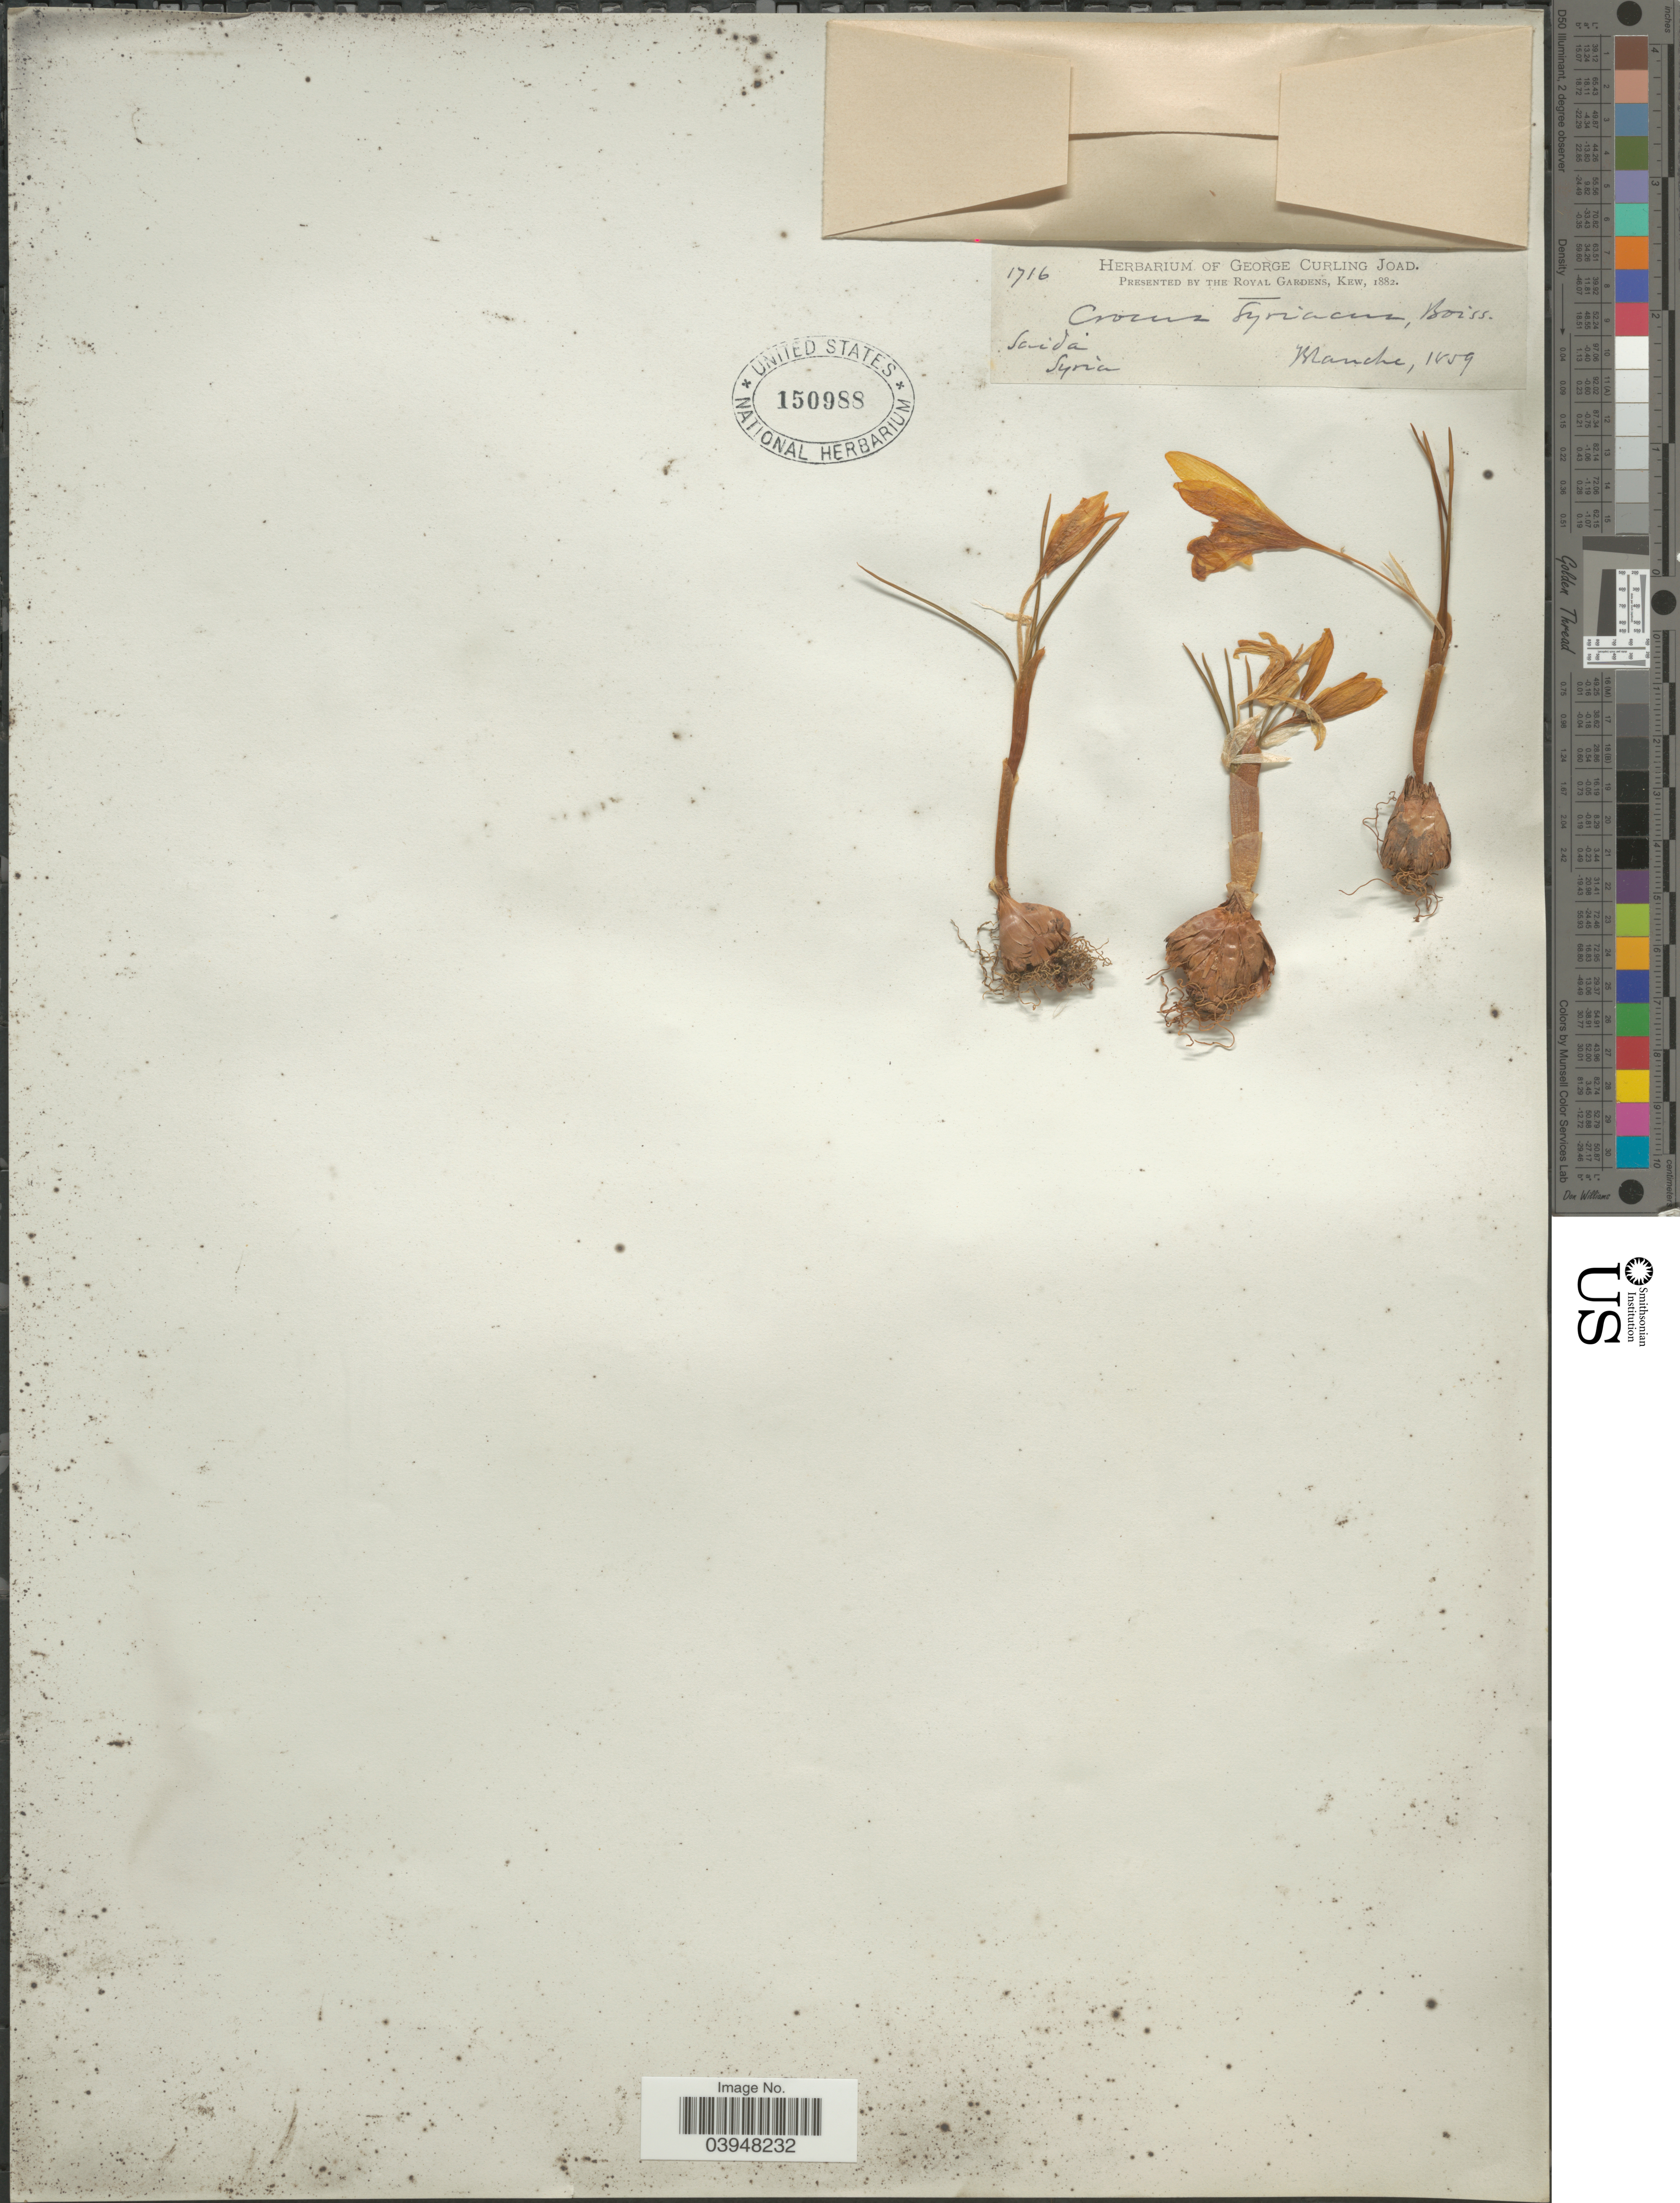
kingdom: Plantae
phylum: Tracheophyta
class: Liliopsida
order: Asparagales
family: Iridaceae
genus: Crocus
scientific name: Crocus syriacus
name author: Boiss. & Gaill.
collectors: -. Blanche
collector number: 1716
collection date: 1859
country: Syria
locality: Saida.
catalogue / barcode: US 150988